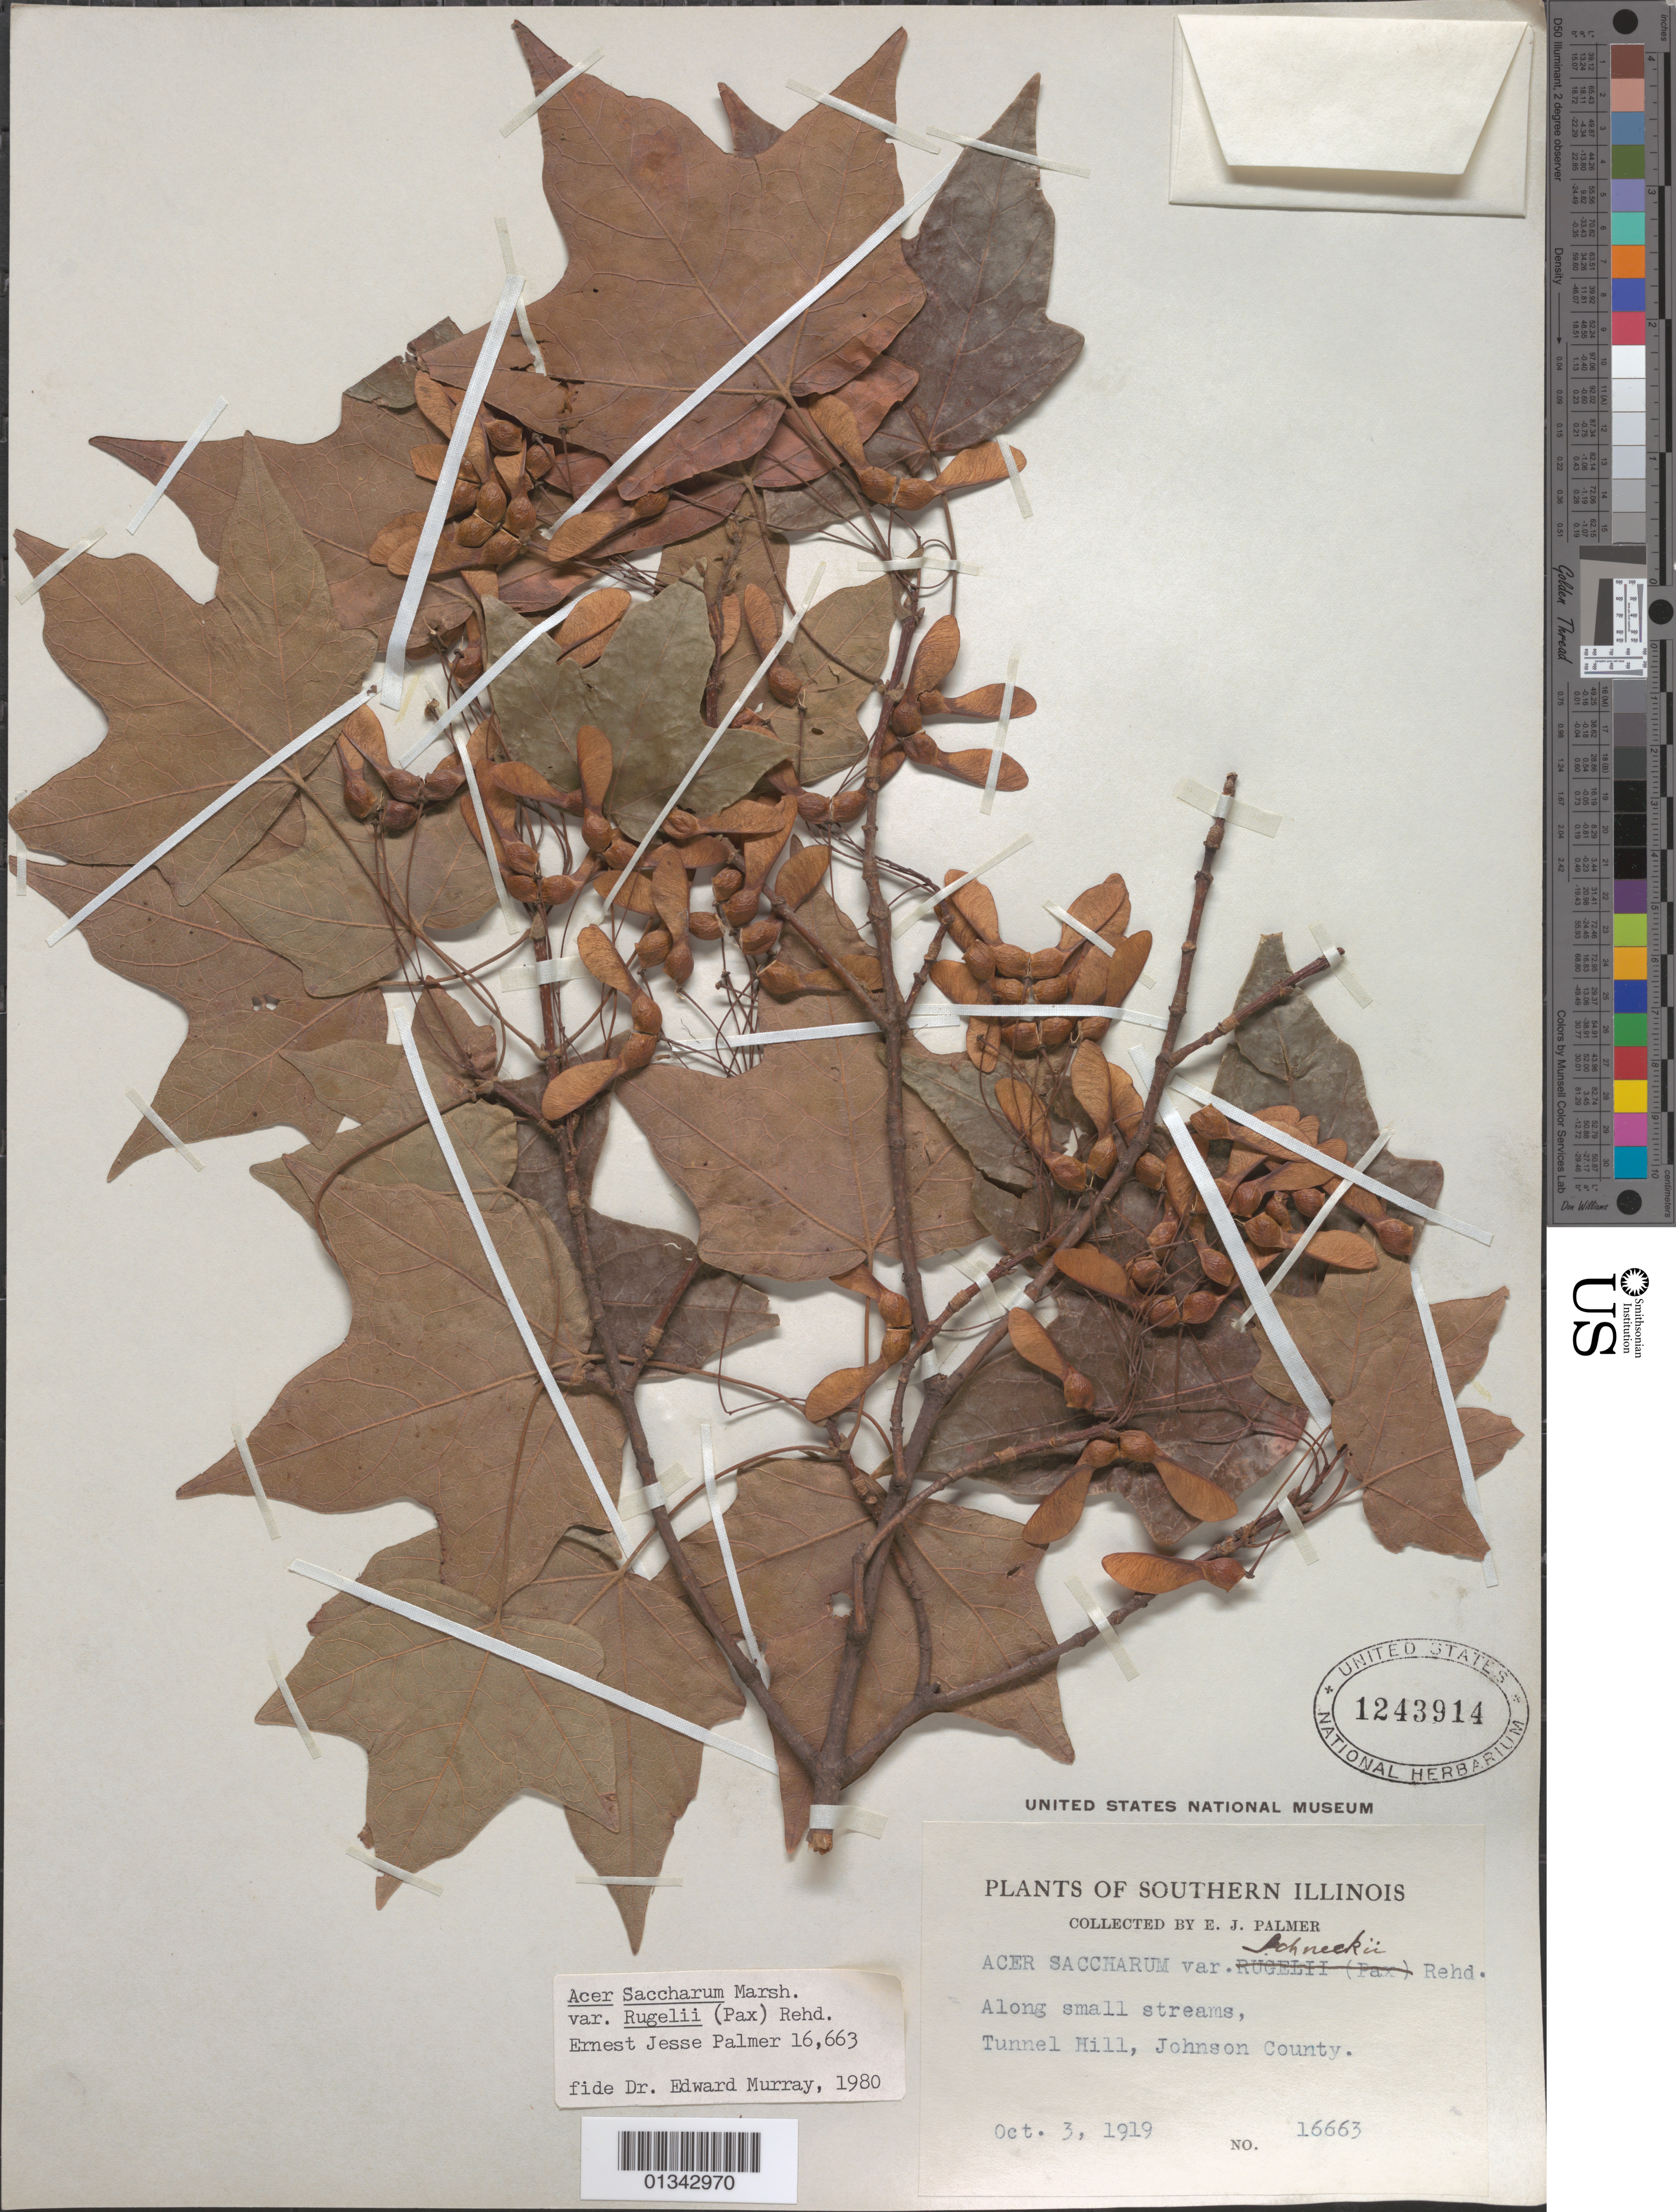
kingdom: Plantae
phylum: Tracheophyta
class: Magnoliopsida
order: Sapindales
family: Sapindaceae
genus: Acer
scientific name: Acer saccharum var. rugelii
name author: (Pax) Rehder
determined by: Murray, Edward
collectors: E. J. Palmer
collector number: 16663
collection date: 1919-10-03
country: United States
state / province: Illinois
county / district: Johnson County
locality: Johnson County, Tunnel Hill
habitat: Along small streams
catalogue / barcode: US 1243914